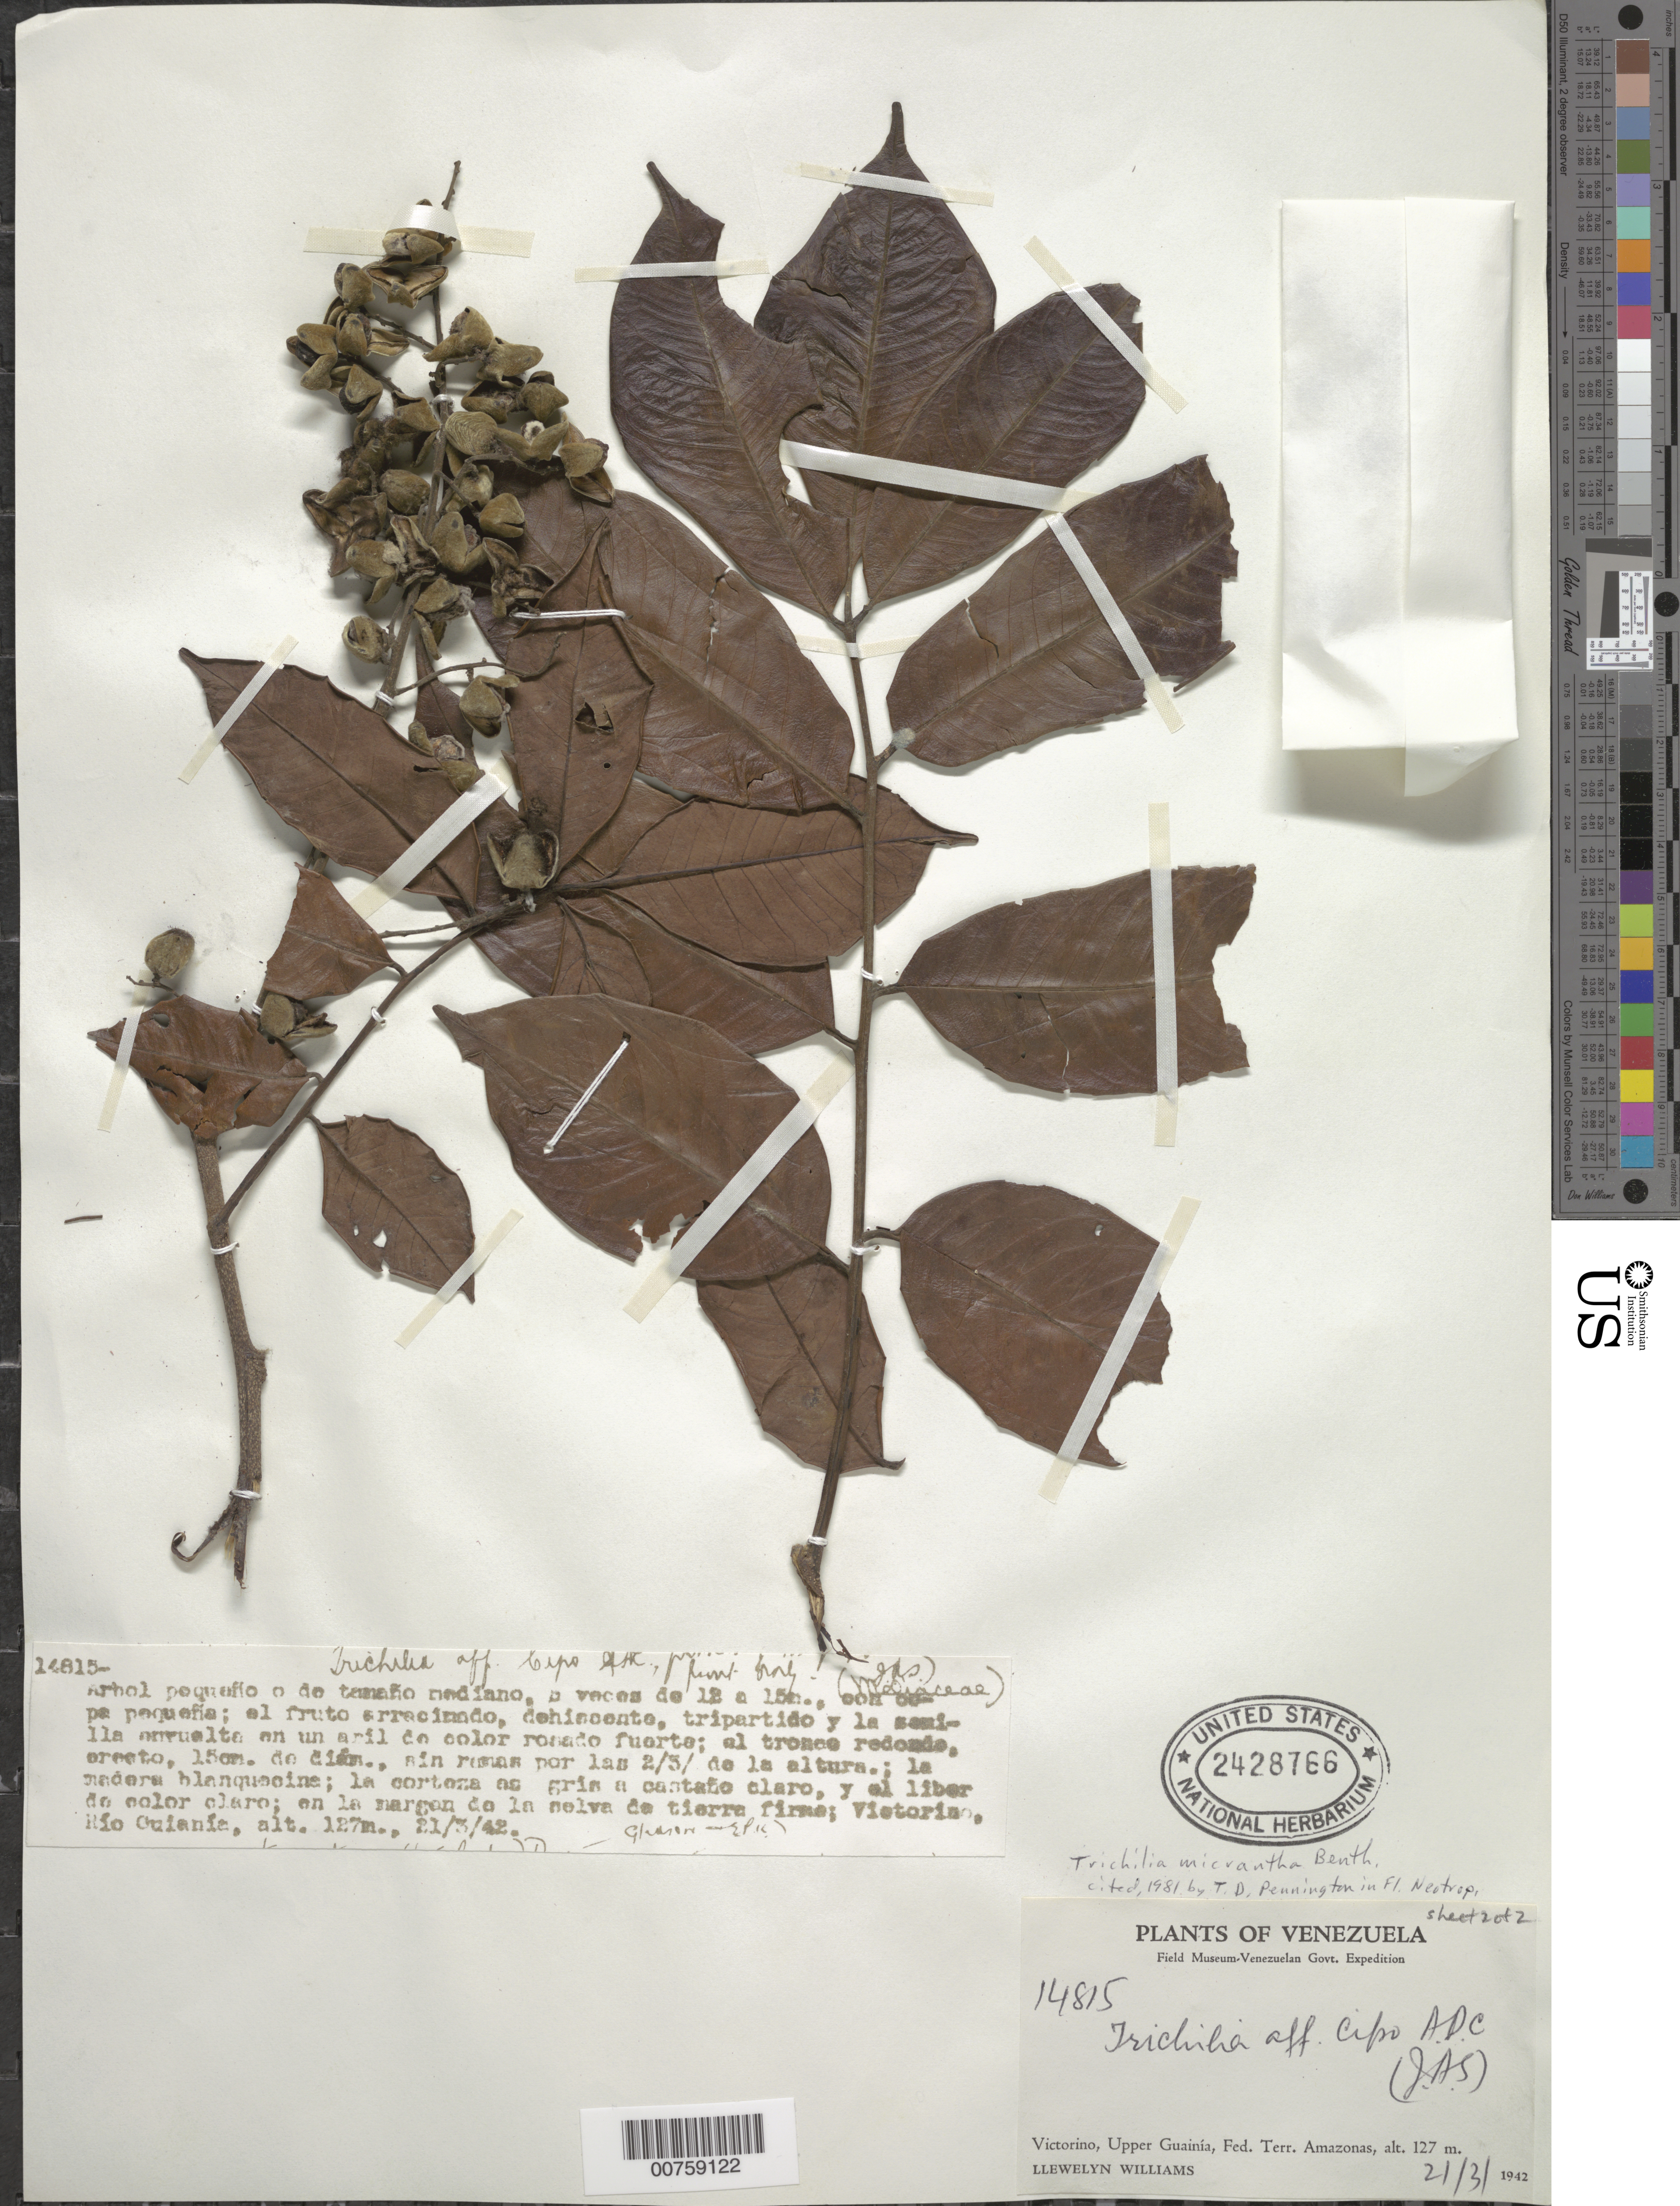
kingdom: Plantae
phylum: Tracheophyta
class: Magnoliopsida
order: Sapindales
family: Meliaceae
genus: Trichilia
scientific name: Trichilia micrantha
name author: Benth.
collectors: Ll. Williams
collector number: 14815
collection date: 1942-03-21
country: Venezuela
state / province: Amazonas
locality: Victorino, Upper Guainía, Fed. Terr. Amazonas. Victoria, Río Guianía.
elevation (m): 127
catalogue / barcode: US 2428766